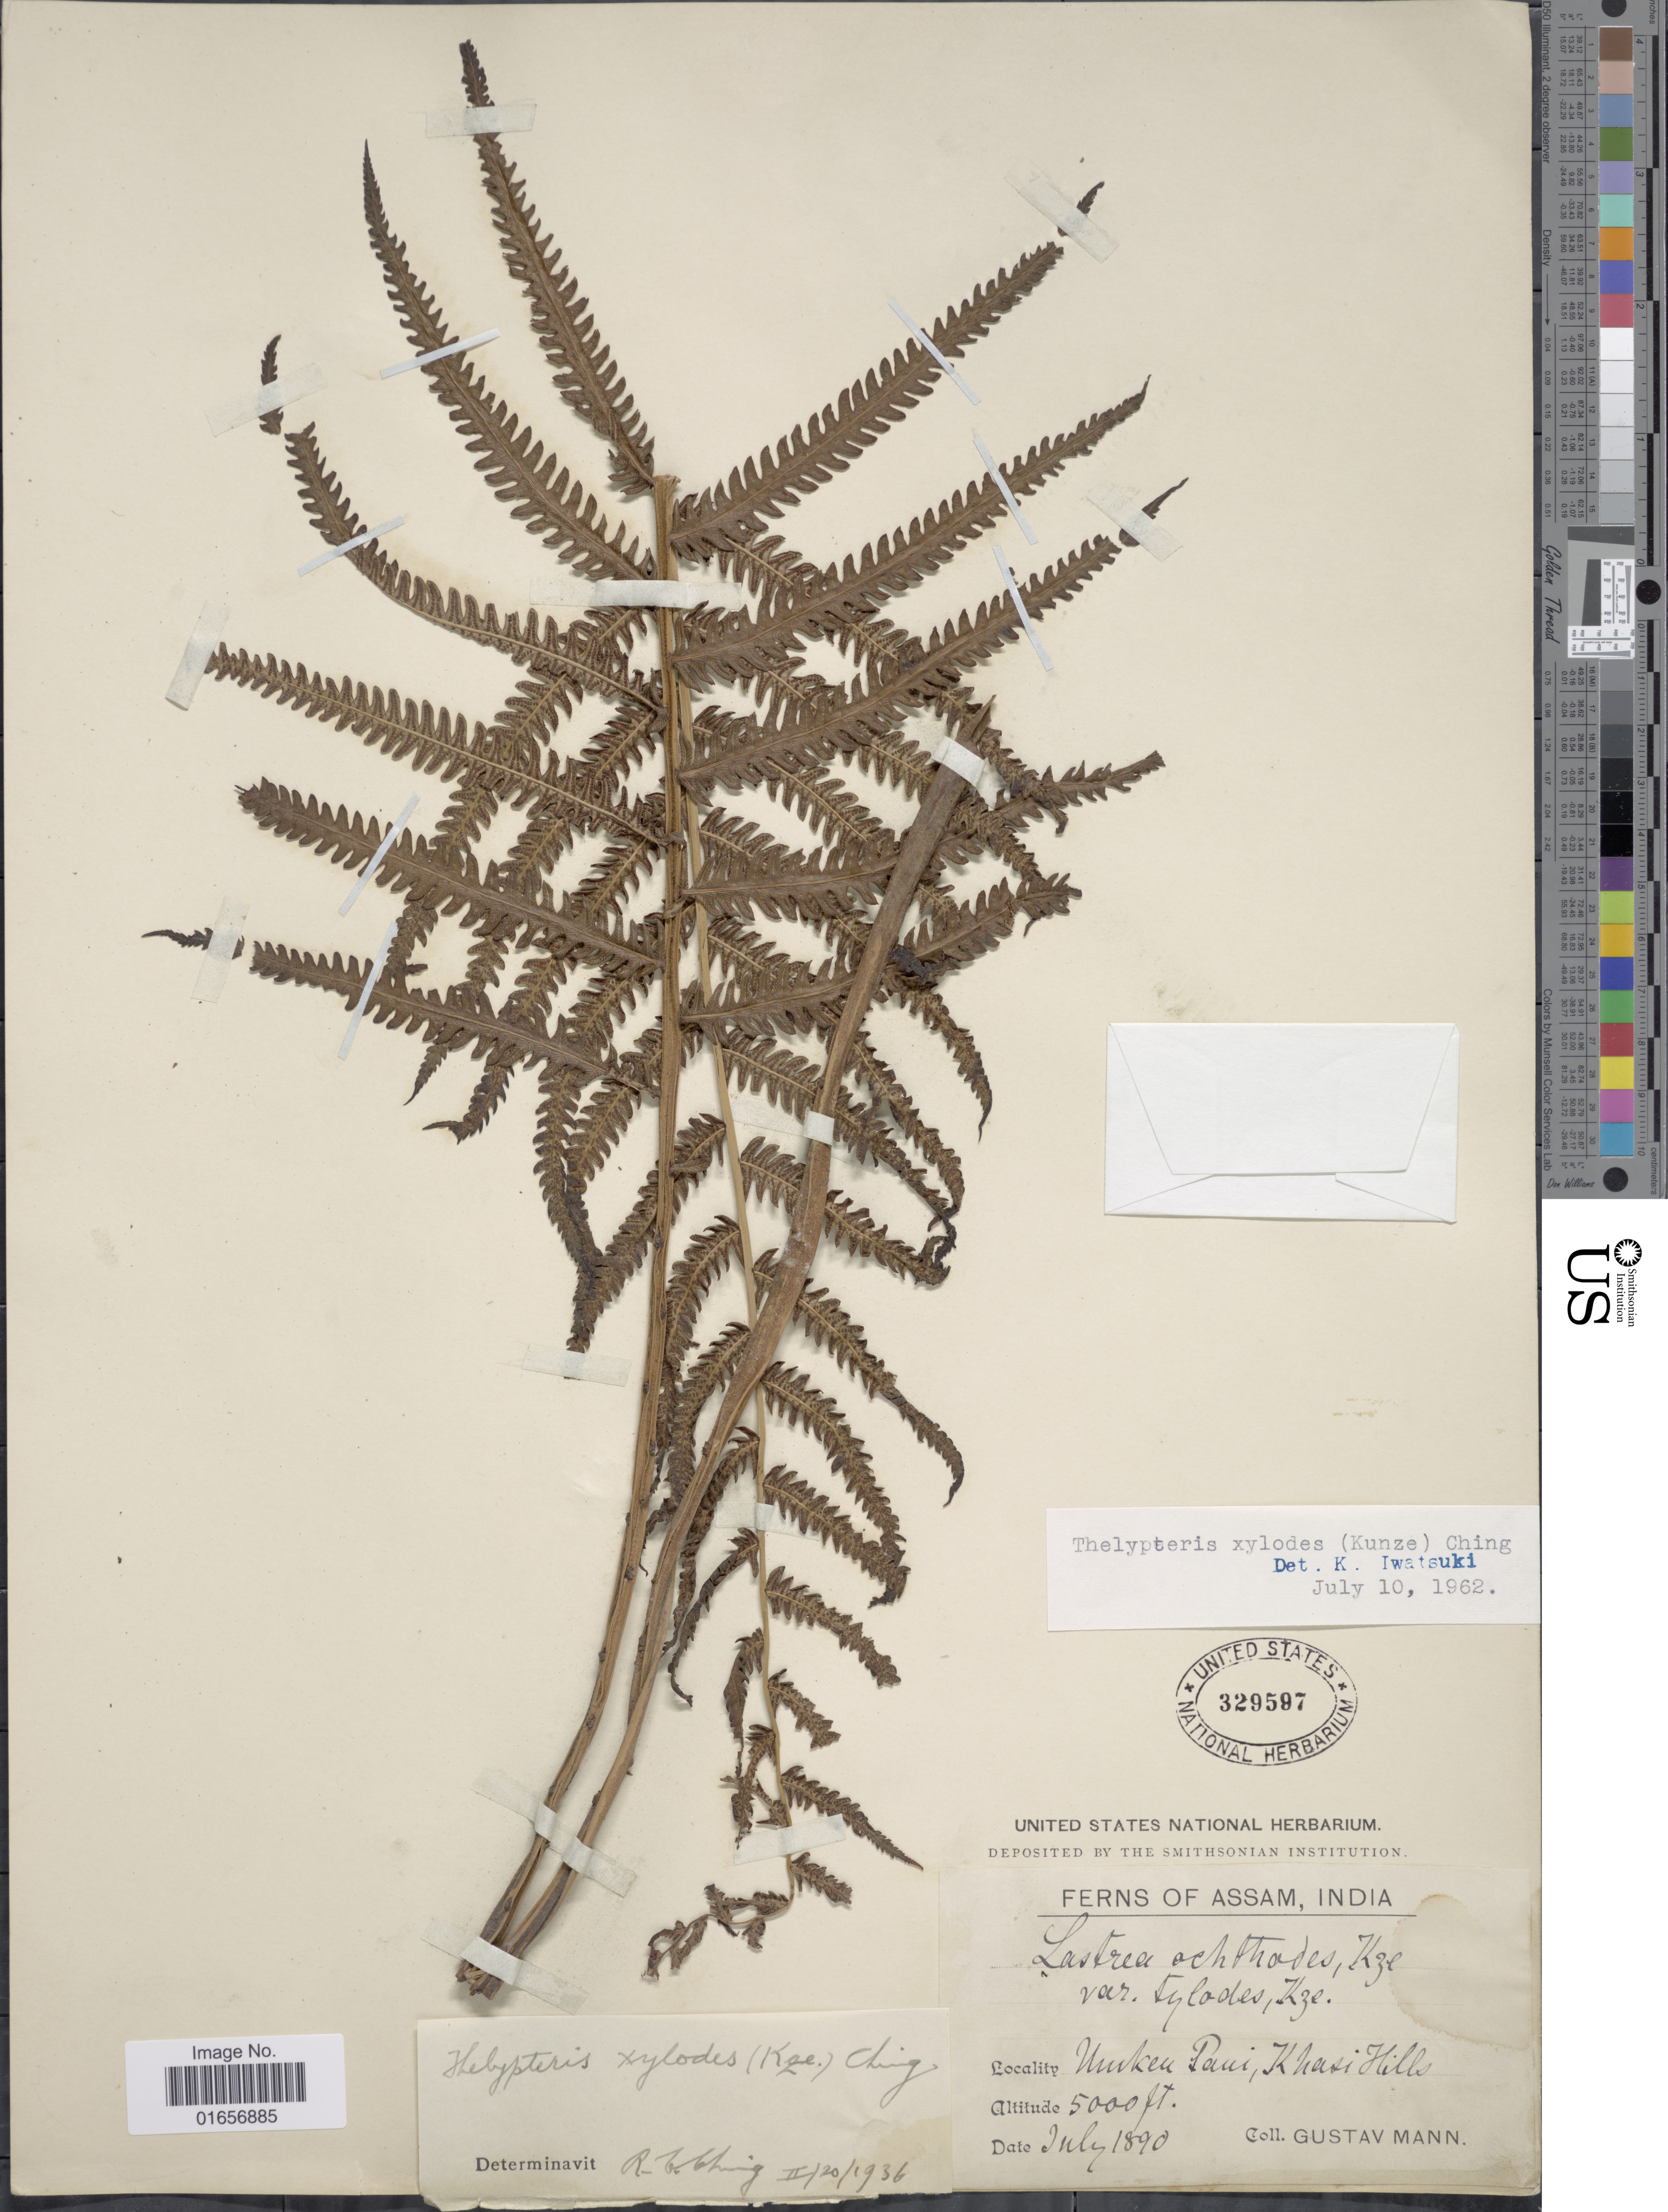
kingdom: Plantae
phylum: Tracheophyta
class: Polypodiopsida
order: Polypodiales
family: Thelypteridaceae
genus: Pseudocyclosorus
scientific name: Pseudocyclosorus tylodes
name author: (Kunze) Ching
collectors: G. Mann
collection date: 1890-07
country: India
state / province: Meghalaya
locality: Khasi Hills. Assam.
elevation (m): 1524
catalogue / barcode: US 329597